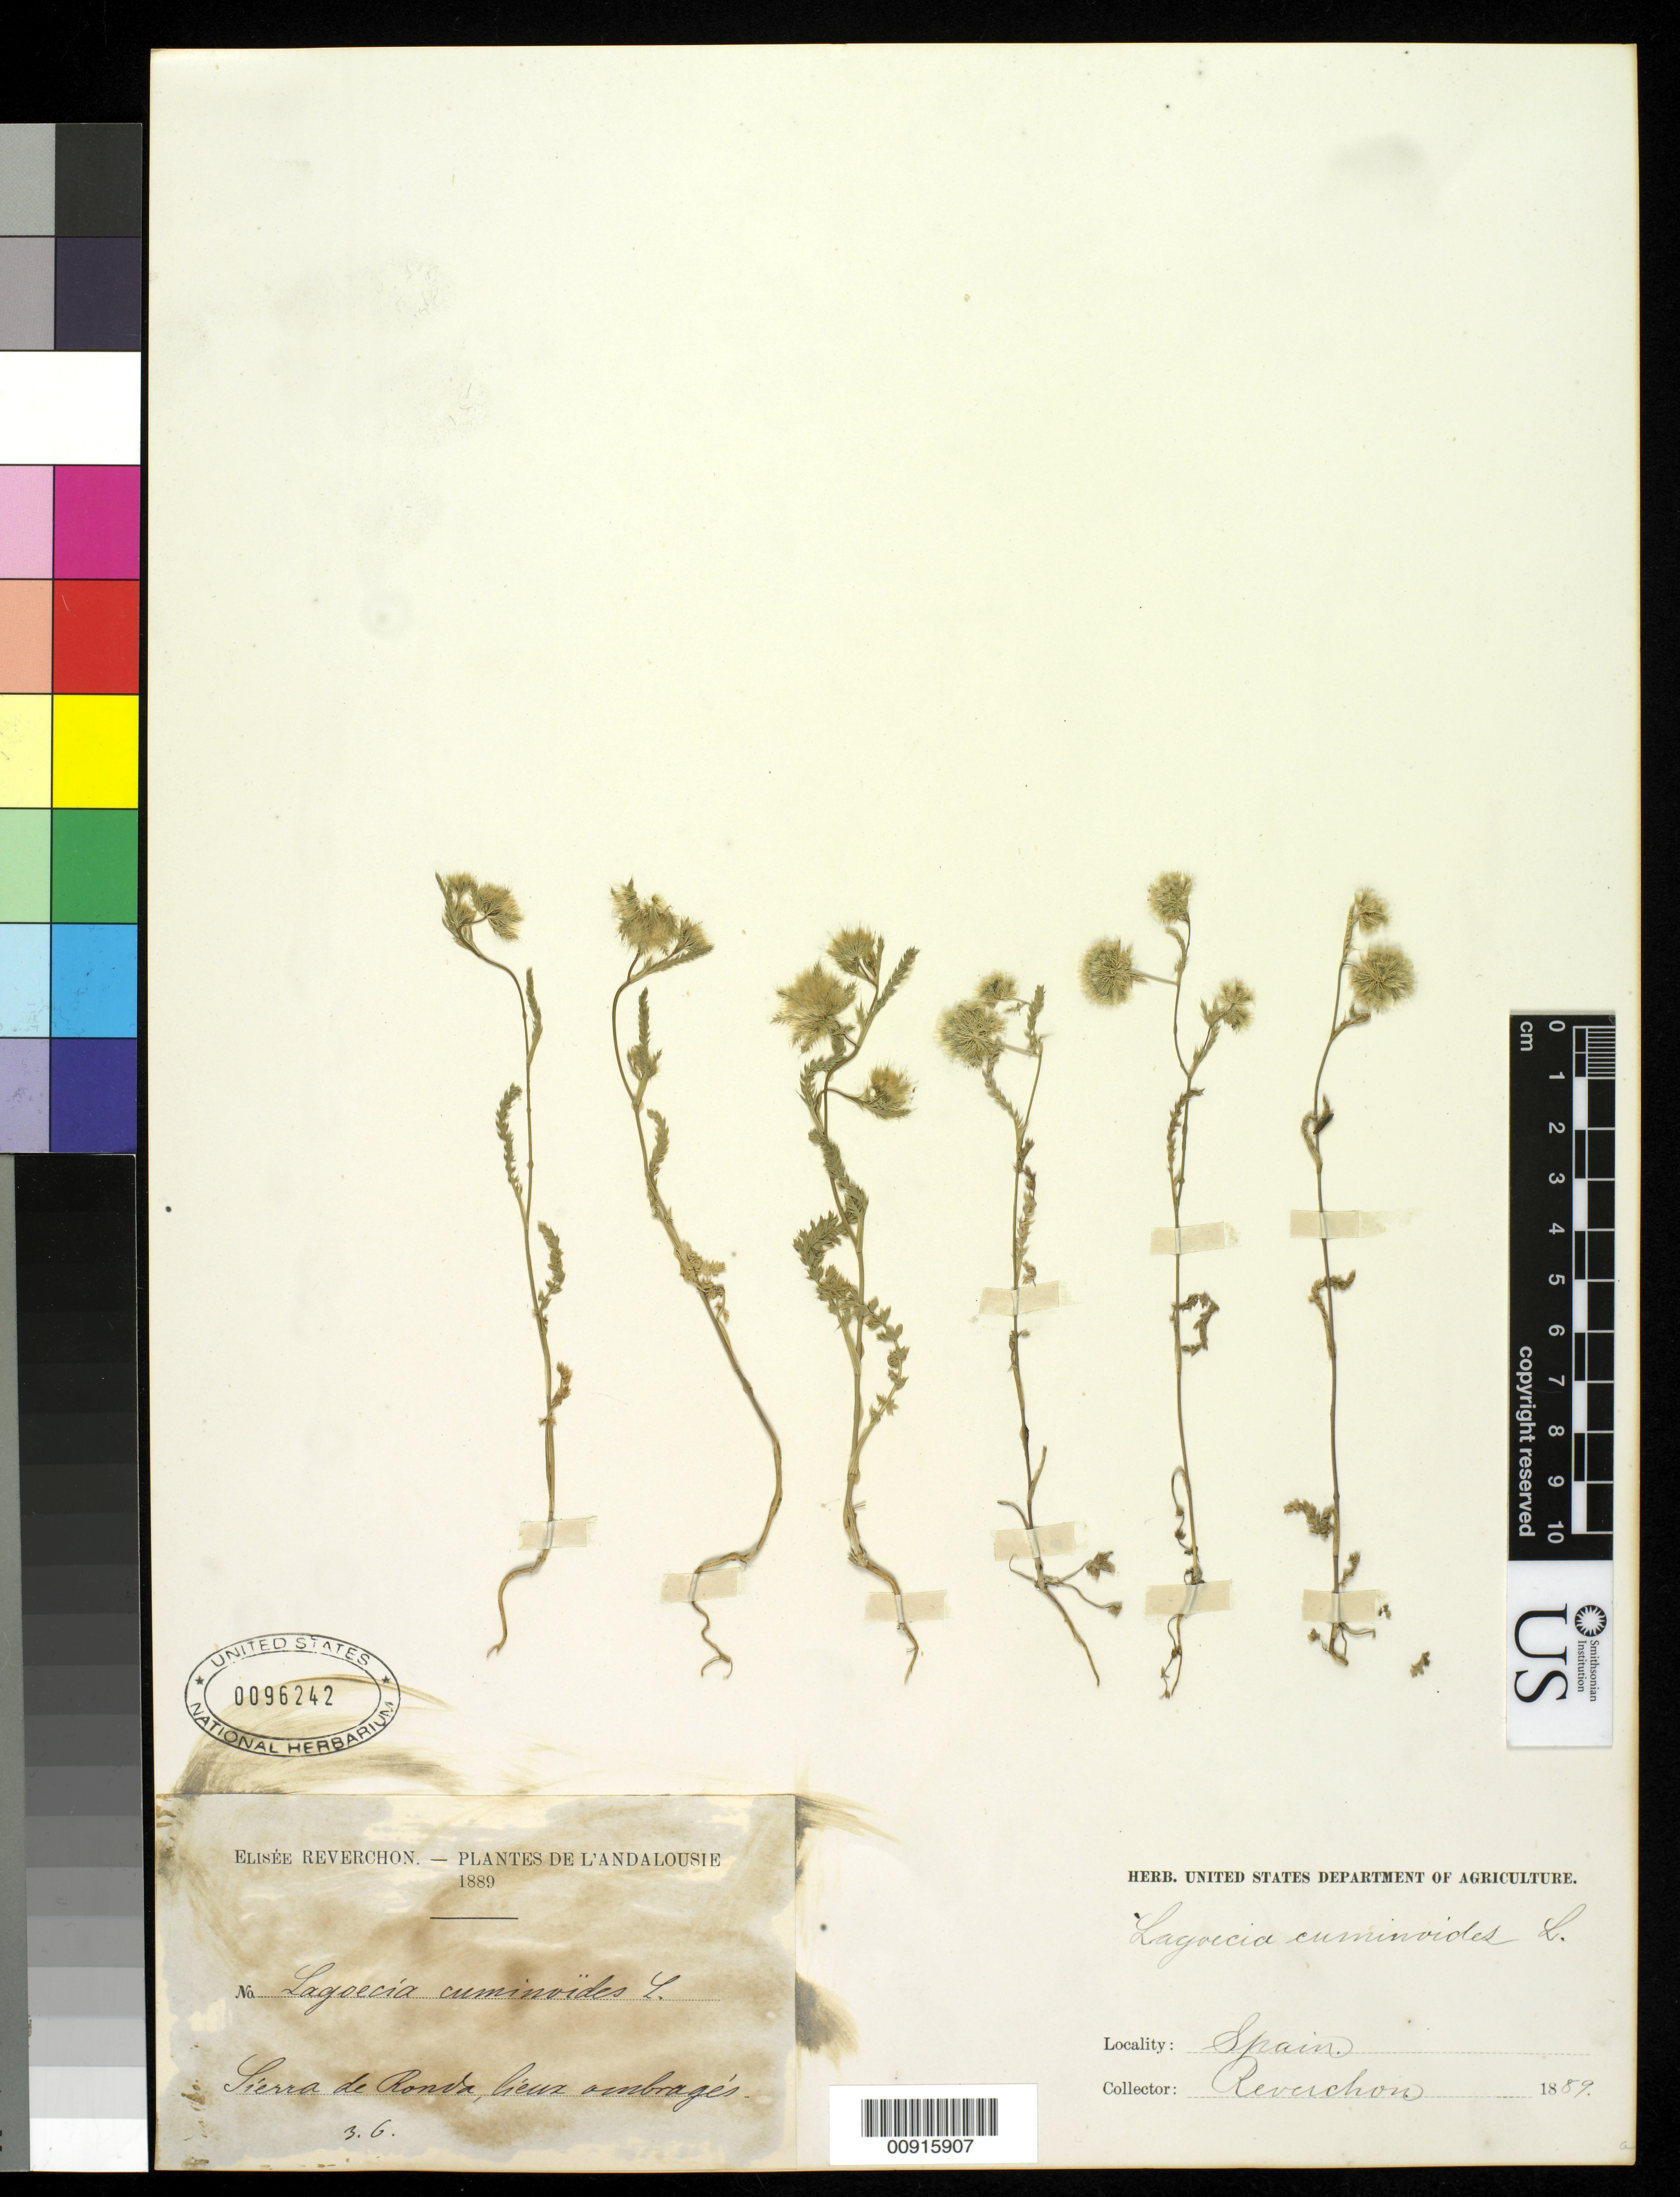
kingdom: Plantae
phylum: Tracheophyta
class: Magnoliopsida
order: Apiales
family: Apiaceae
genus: Lagoecia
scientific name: Lagoecia cuminoides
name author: L.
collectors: E. Reverchon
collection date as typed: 06 Mar 1889 or 03 Jun 1889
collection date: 1889-03-06 or 1889-06-03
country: Spain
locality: Sierra de ronda, lieux arnbragés.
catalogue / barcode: US 96242